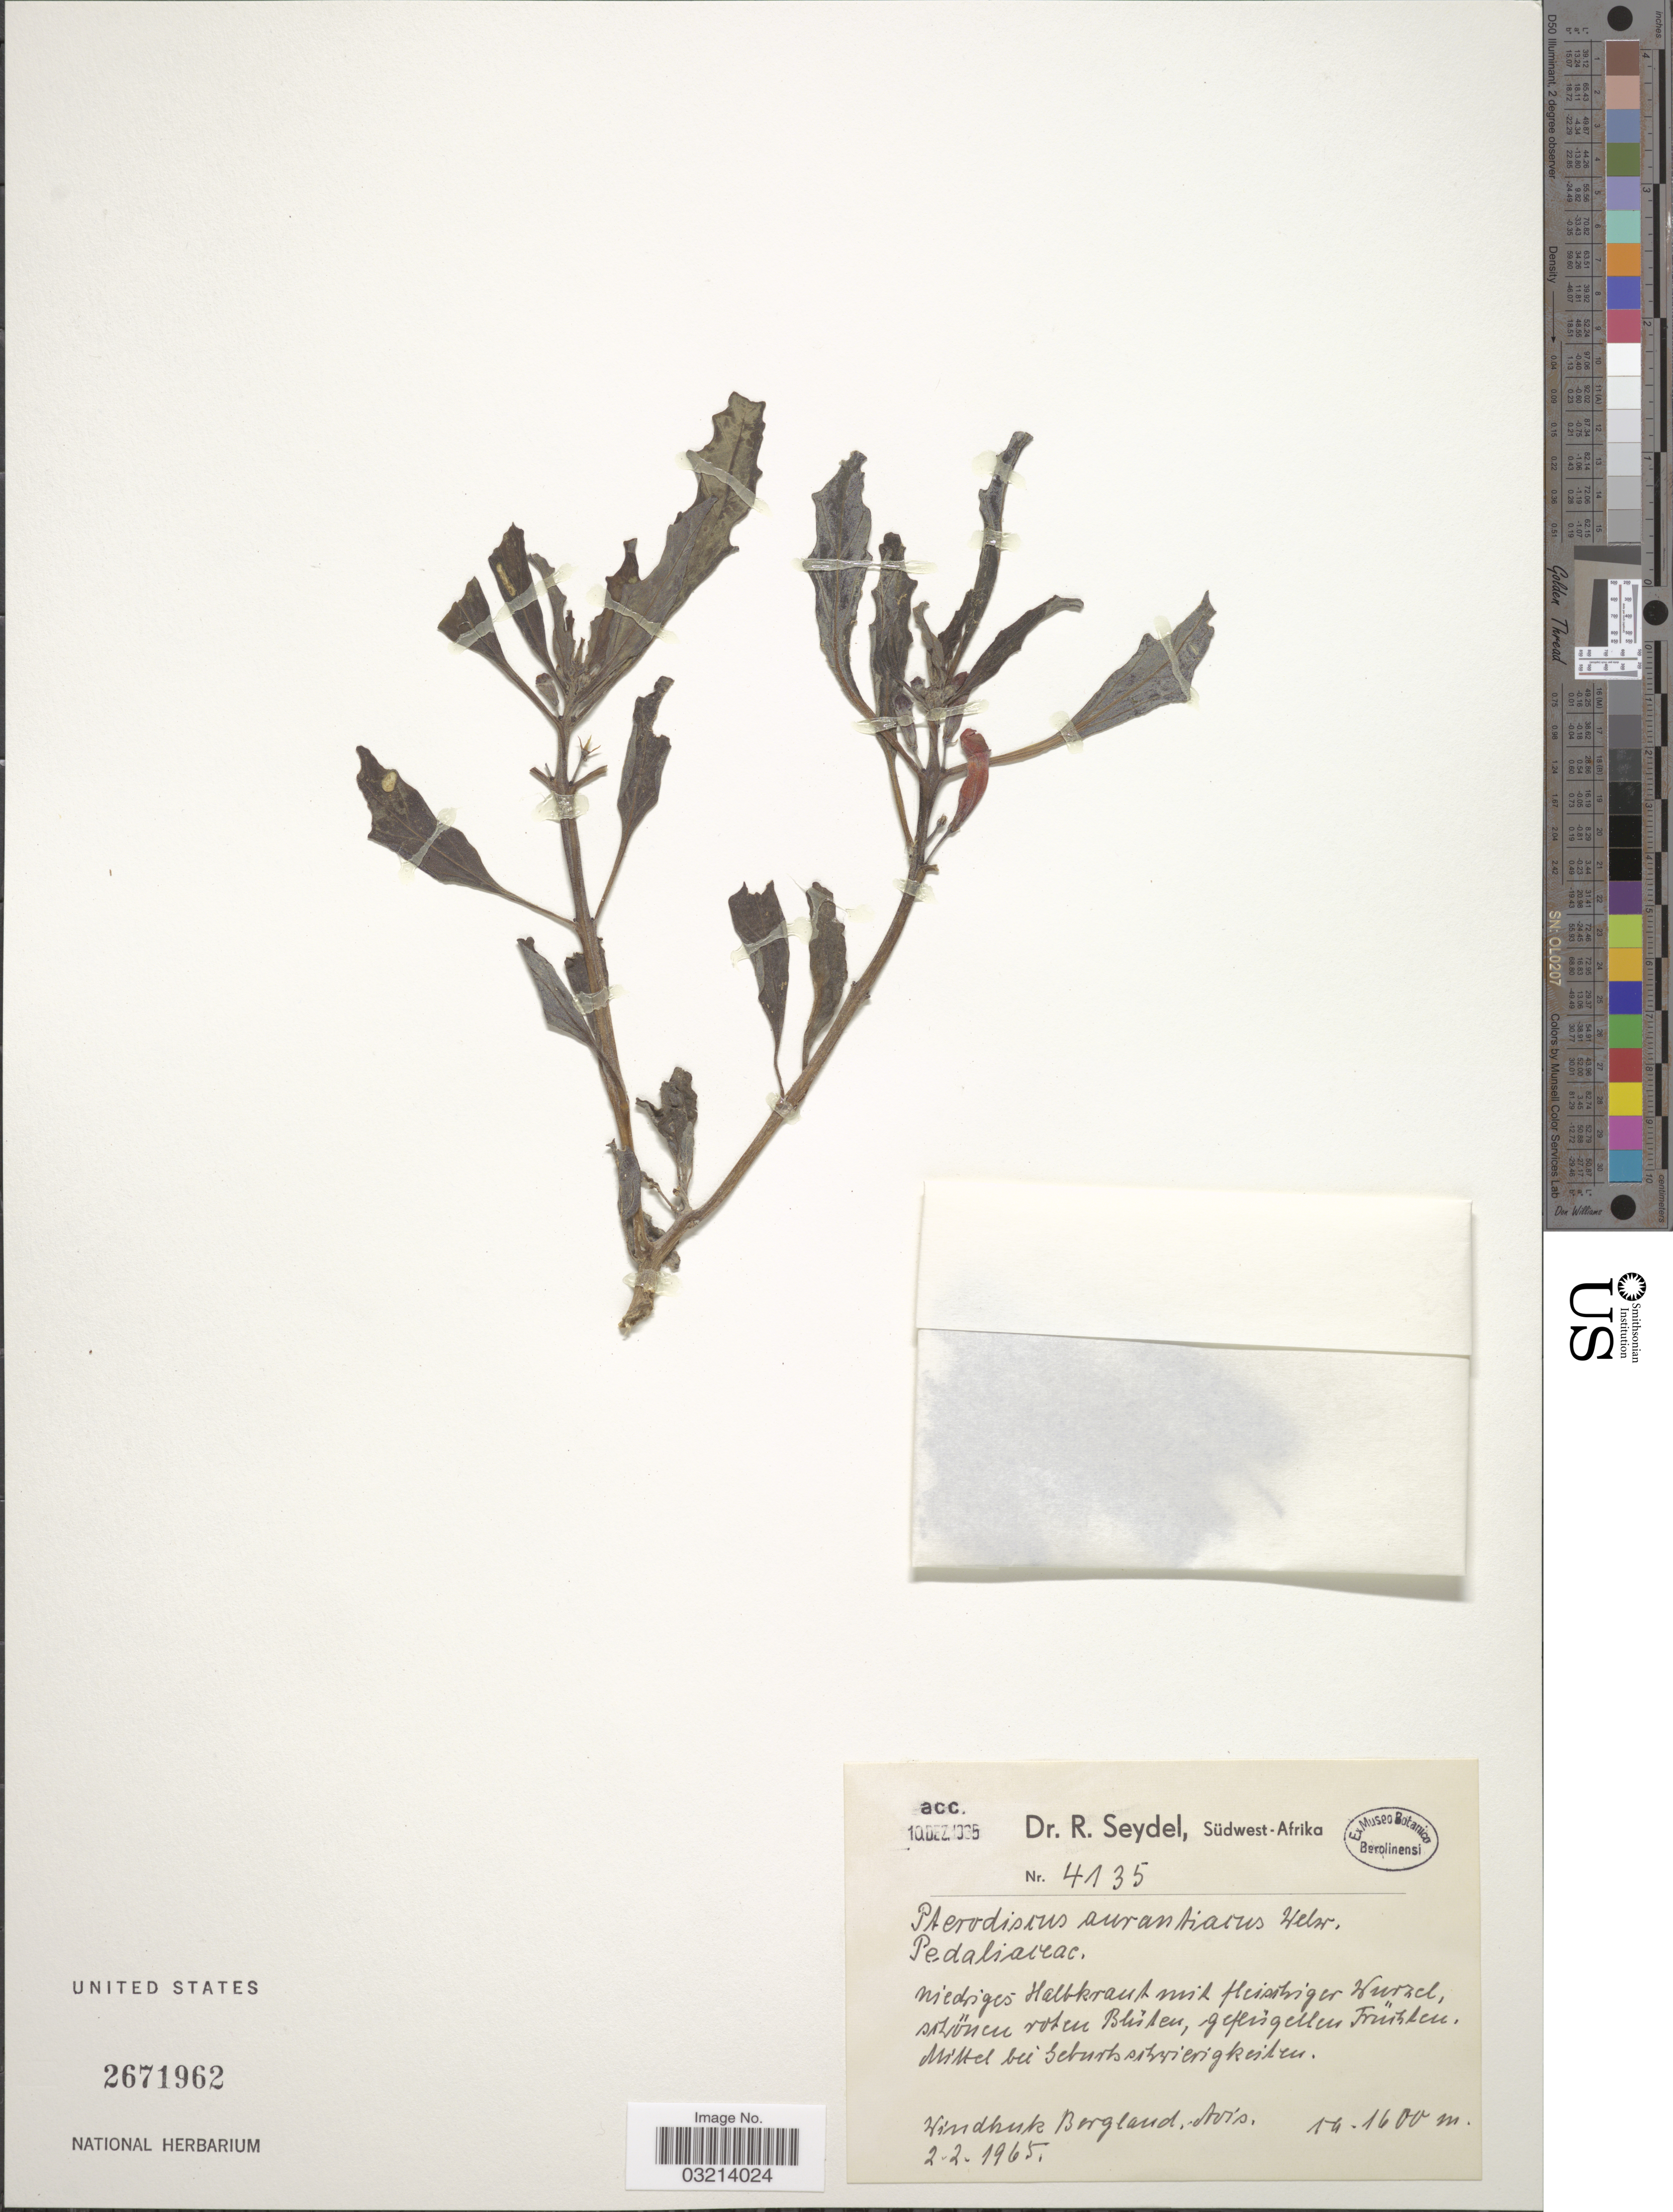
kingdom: Plantae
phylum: Tracheophyta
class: Magnoliopsida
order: Lamiales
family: Pedaliaceae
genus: Pterodiscus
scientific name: Pterodiscus aurantiacus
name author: Welw.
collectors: R. Seydel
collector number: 4135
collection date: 1965-02-02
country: Namibia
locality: Südwest-Afrika. Windhuk Bergland, Avis.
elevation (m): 1600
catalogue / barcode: US 2671962